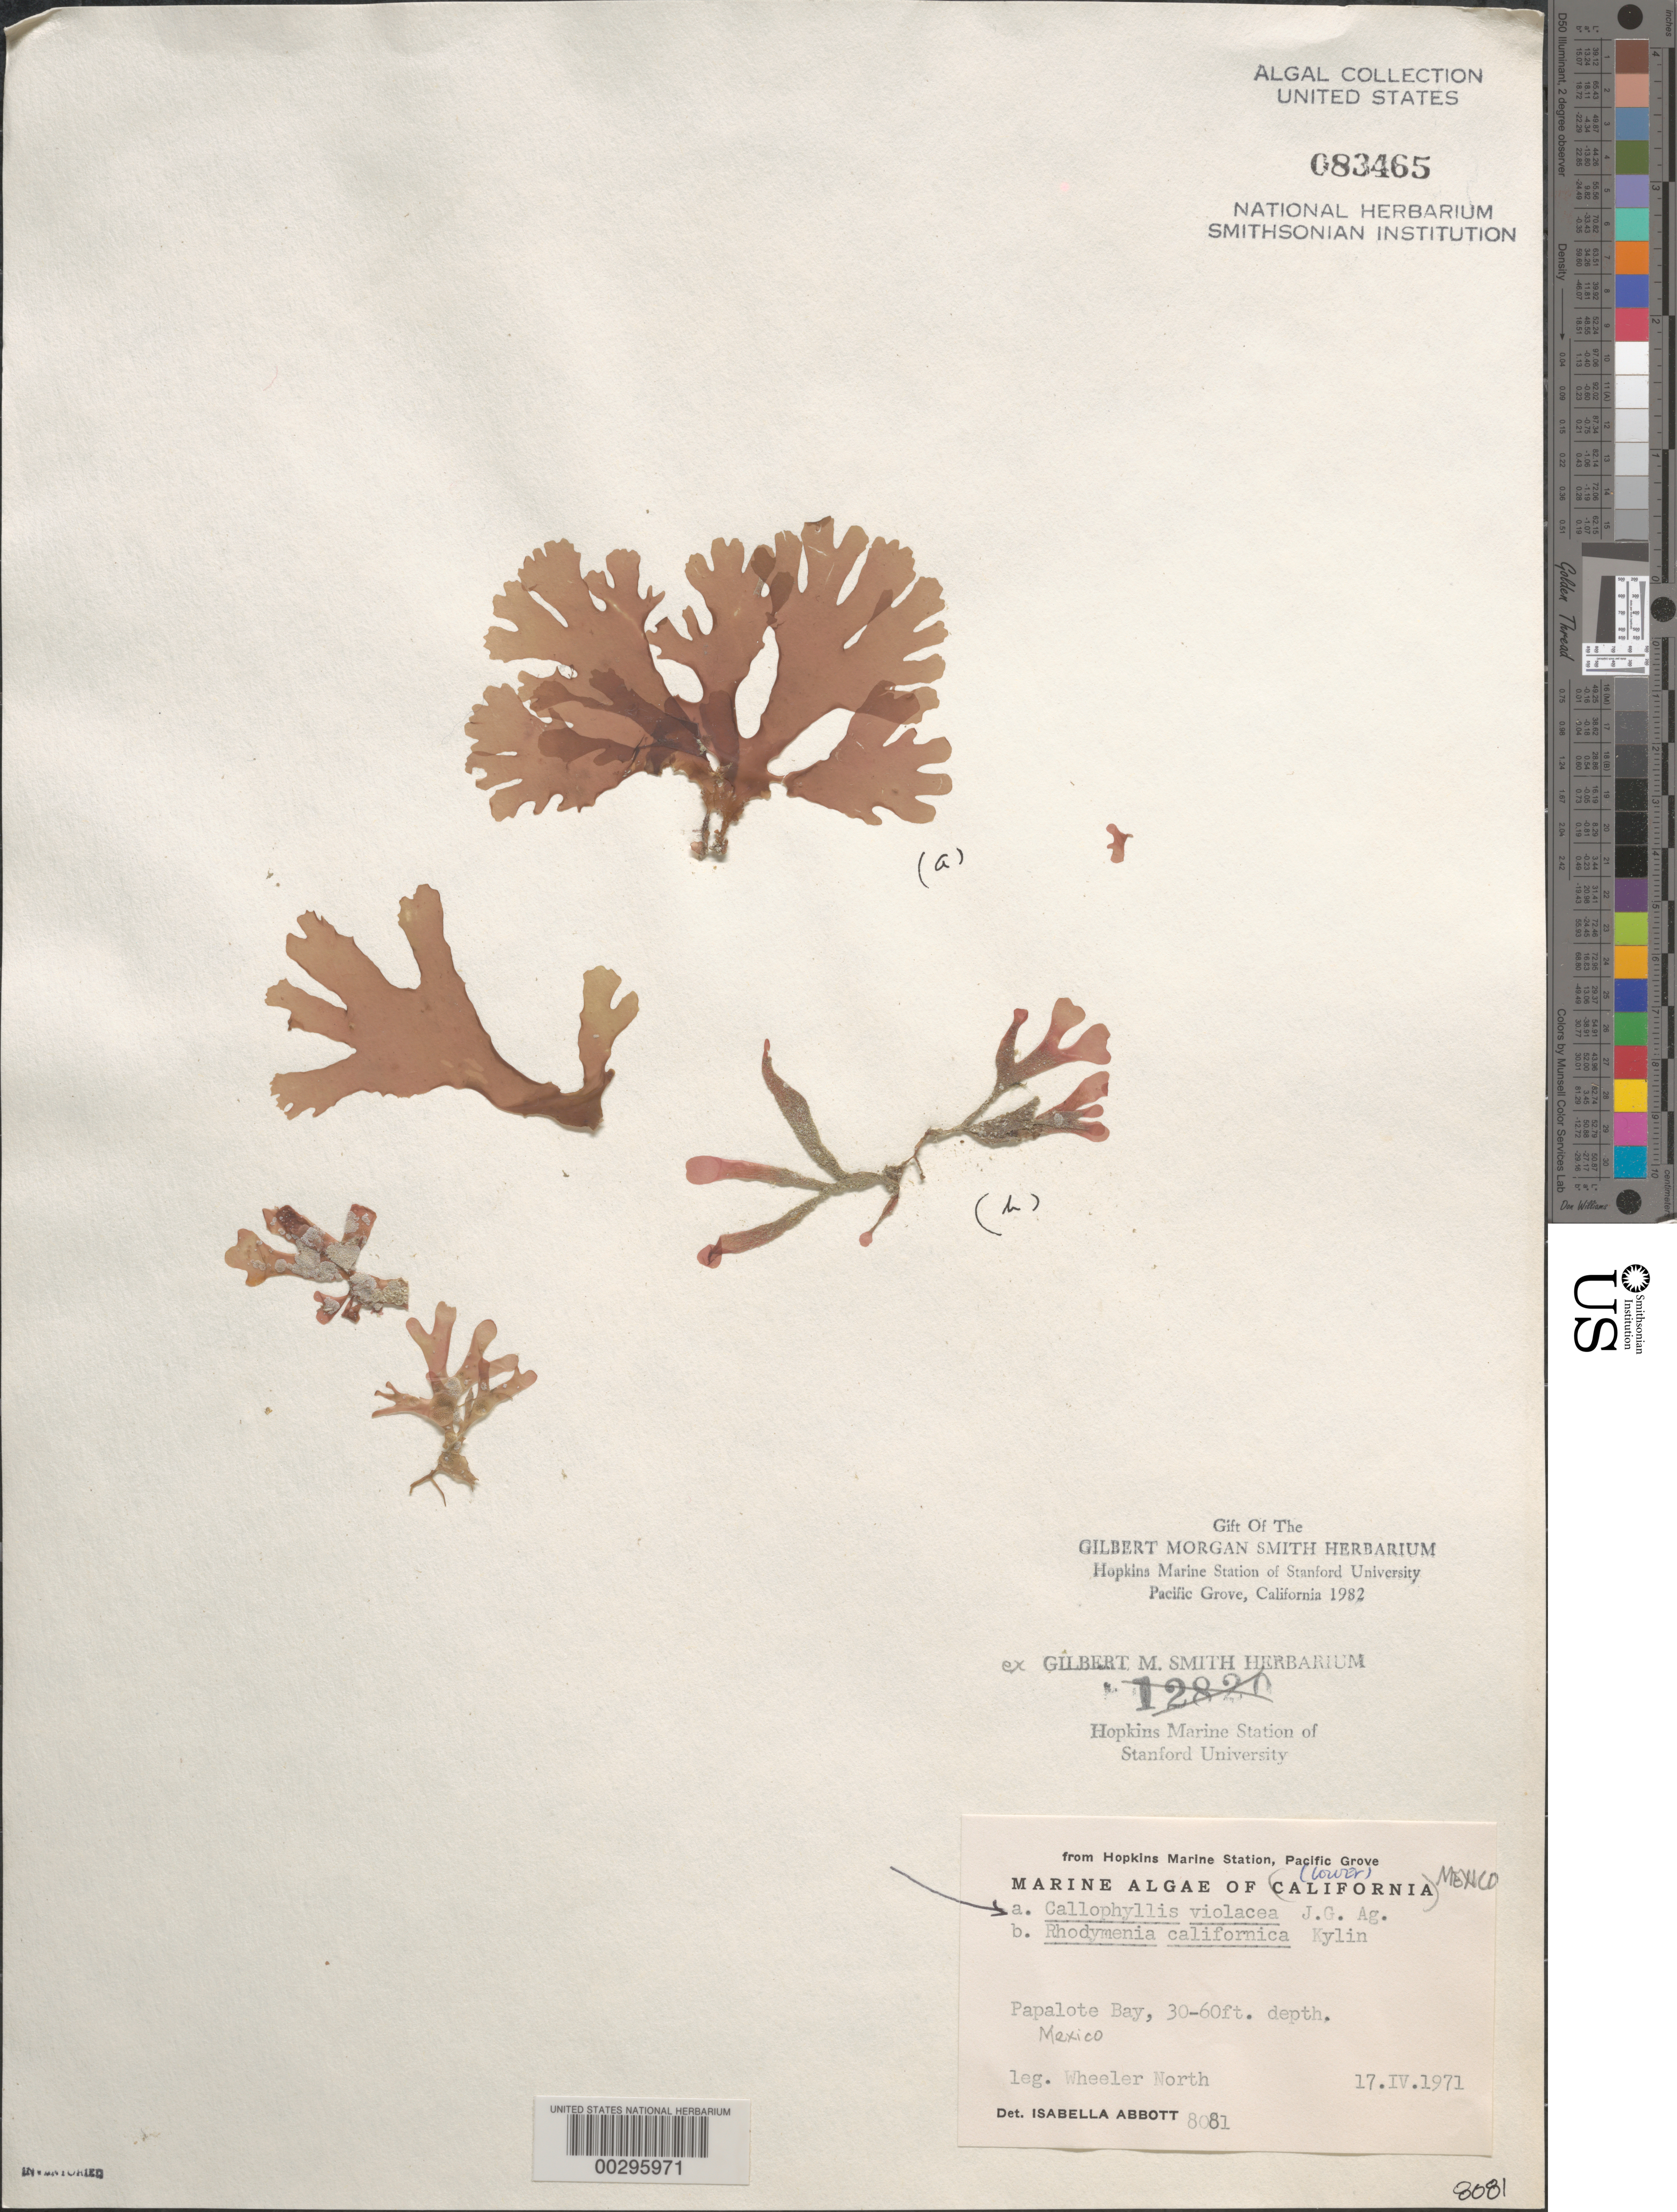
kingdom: Plantae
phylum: Rhodophyta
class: Florideophyceae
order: Gigartinales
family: Kallymeniaceae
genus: Callophyllis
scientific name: Callophyllis violacea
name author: J. Agardh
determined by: Abbott, Isabella A.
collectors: W. North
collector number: IAA 8081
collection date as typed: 17 Apr 1971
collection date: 1971-04-17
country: Mexico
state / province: Baja California Norte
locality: Bahia Papalote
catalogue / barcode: US 83465